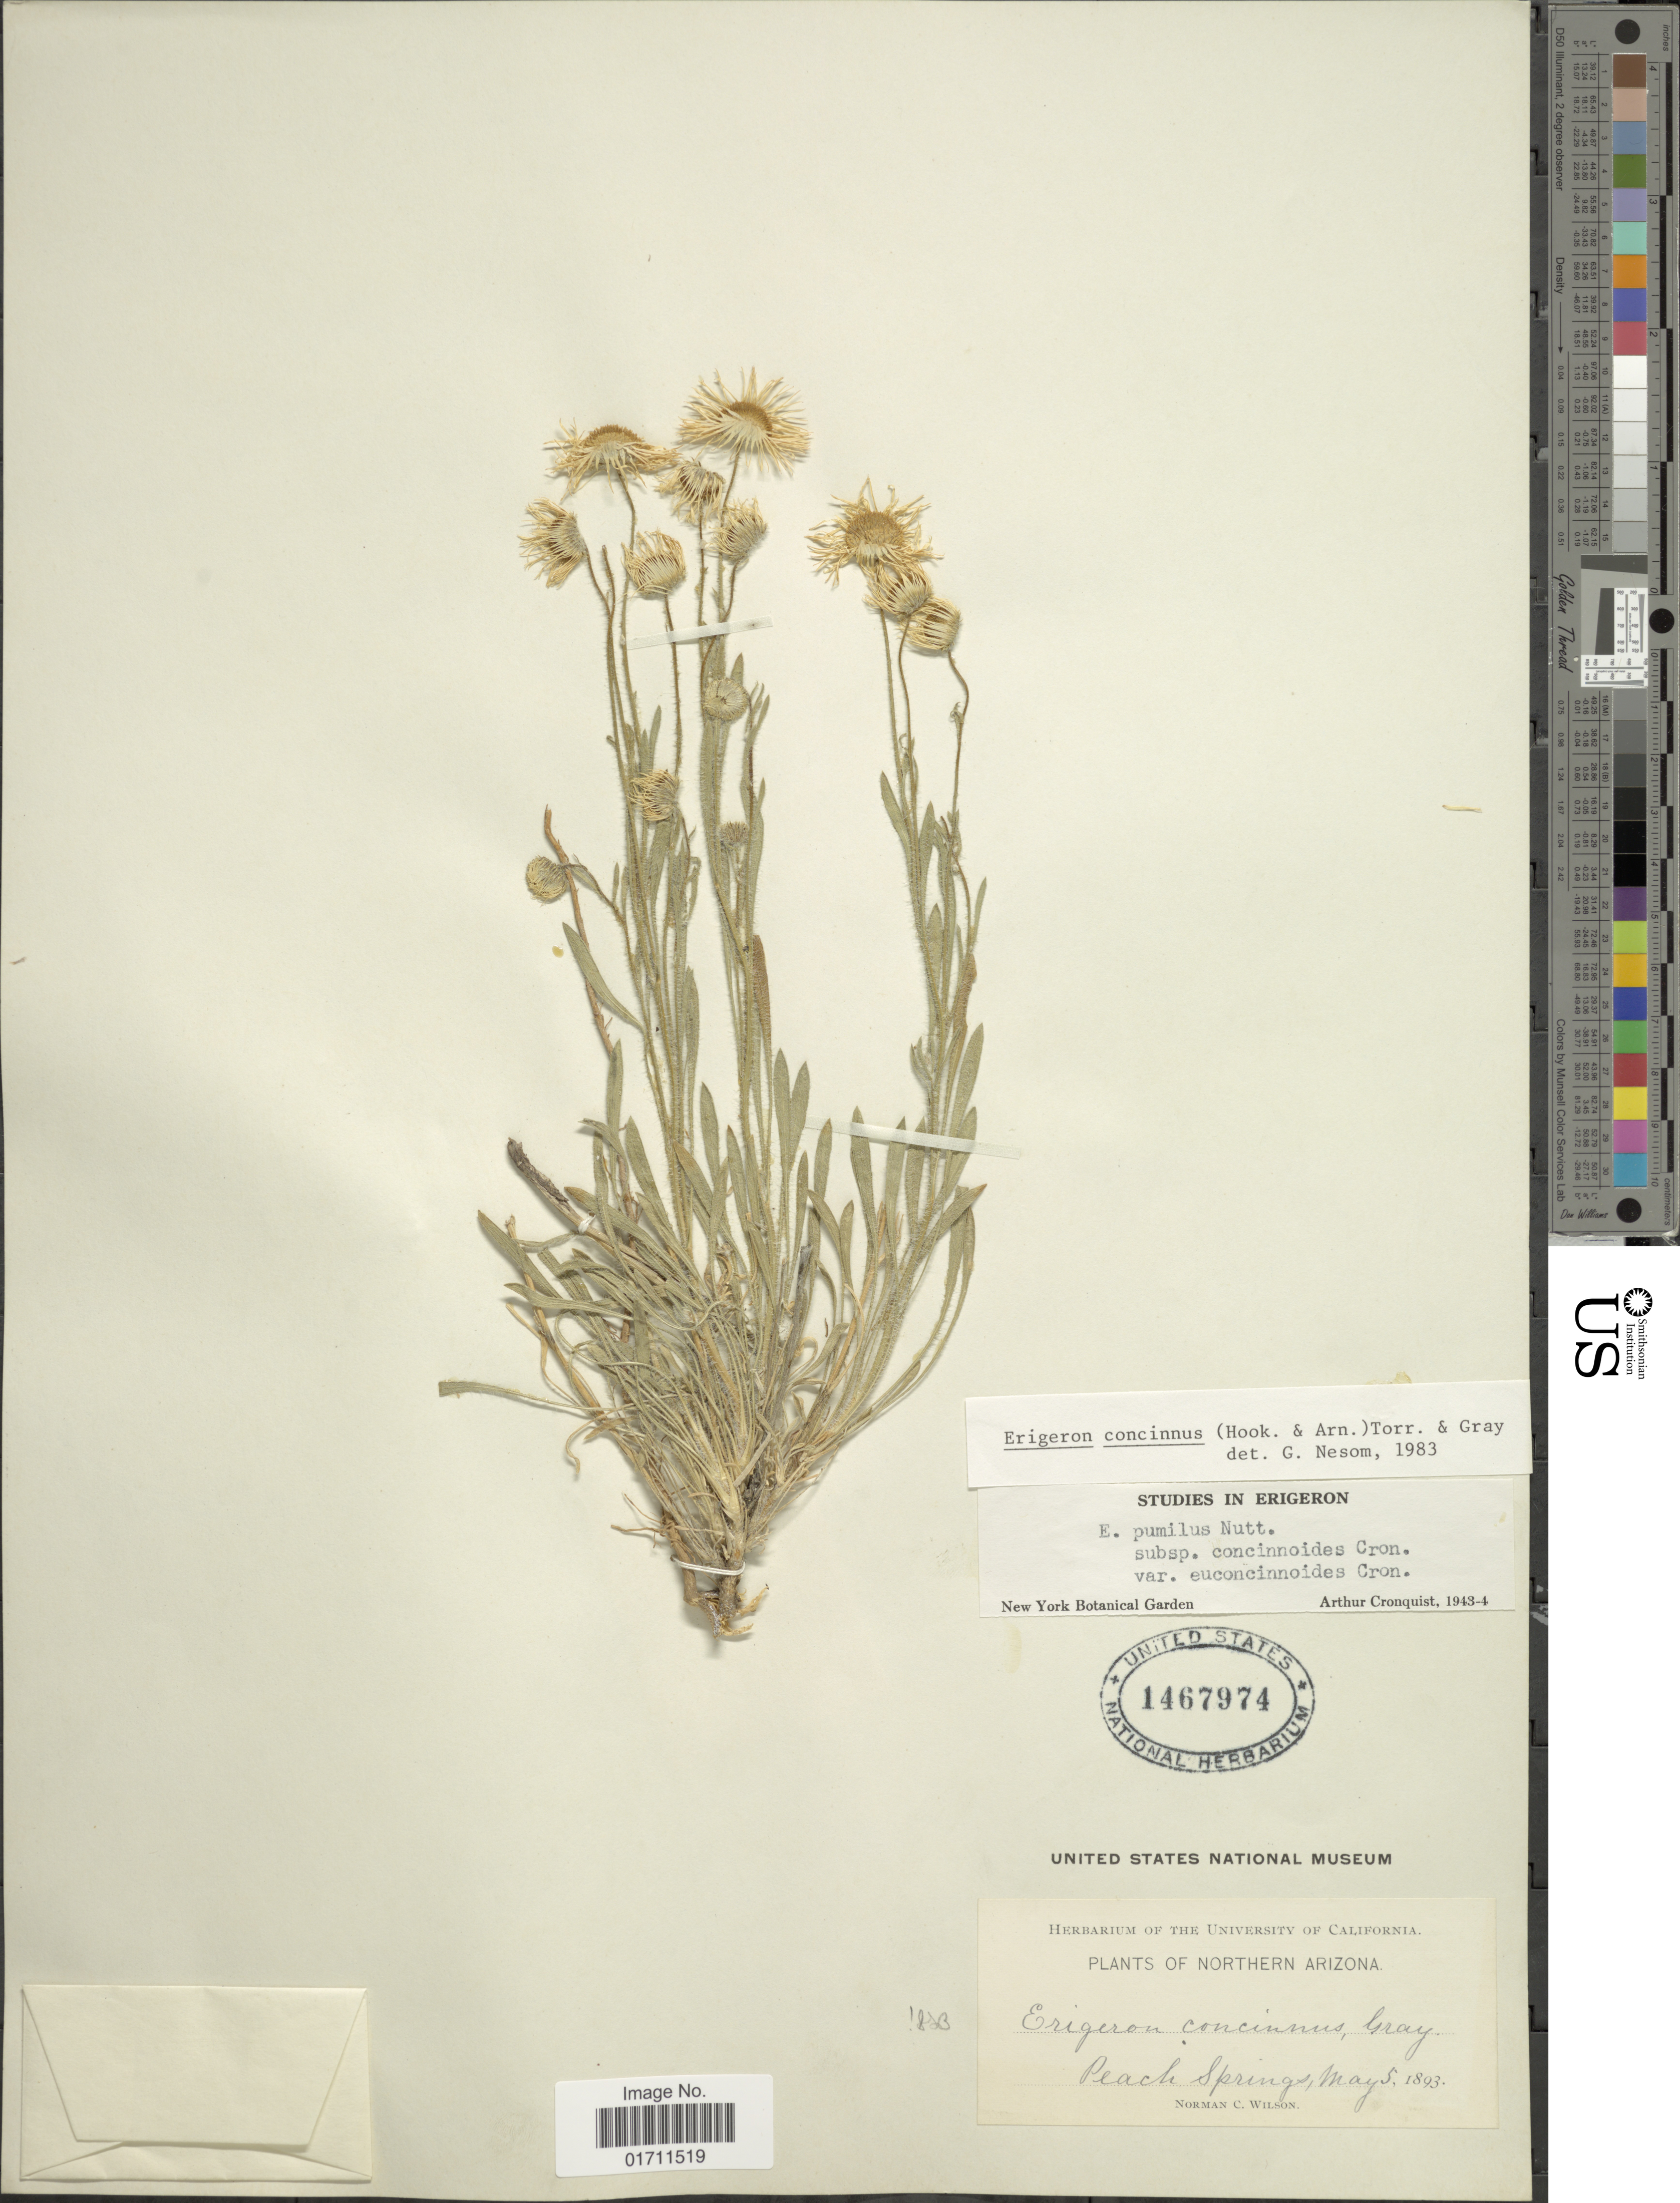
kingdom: Plantae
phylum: Tracheophyta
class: Magnoliopsida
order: Asterales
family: Asteraceae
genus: Erigeron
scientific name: Erigeron concinnus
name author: (Hook. & Arn.) Torr. & A. Gray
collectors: N. C. Wilson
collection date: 1893-05-05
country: United States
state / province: Arizona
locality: Northern Arizona, Peach Springs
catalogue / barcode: US 1467974